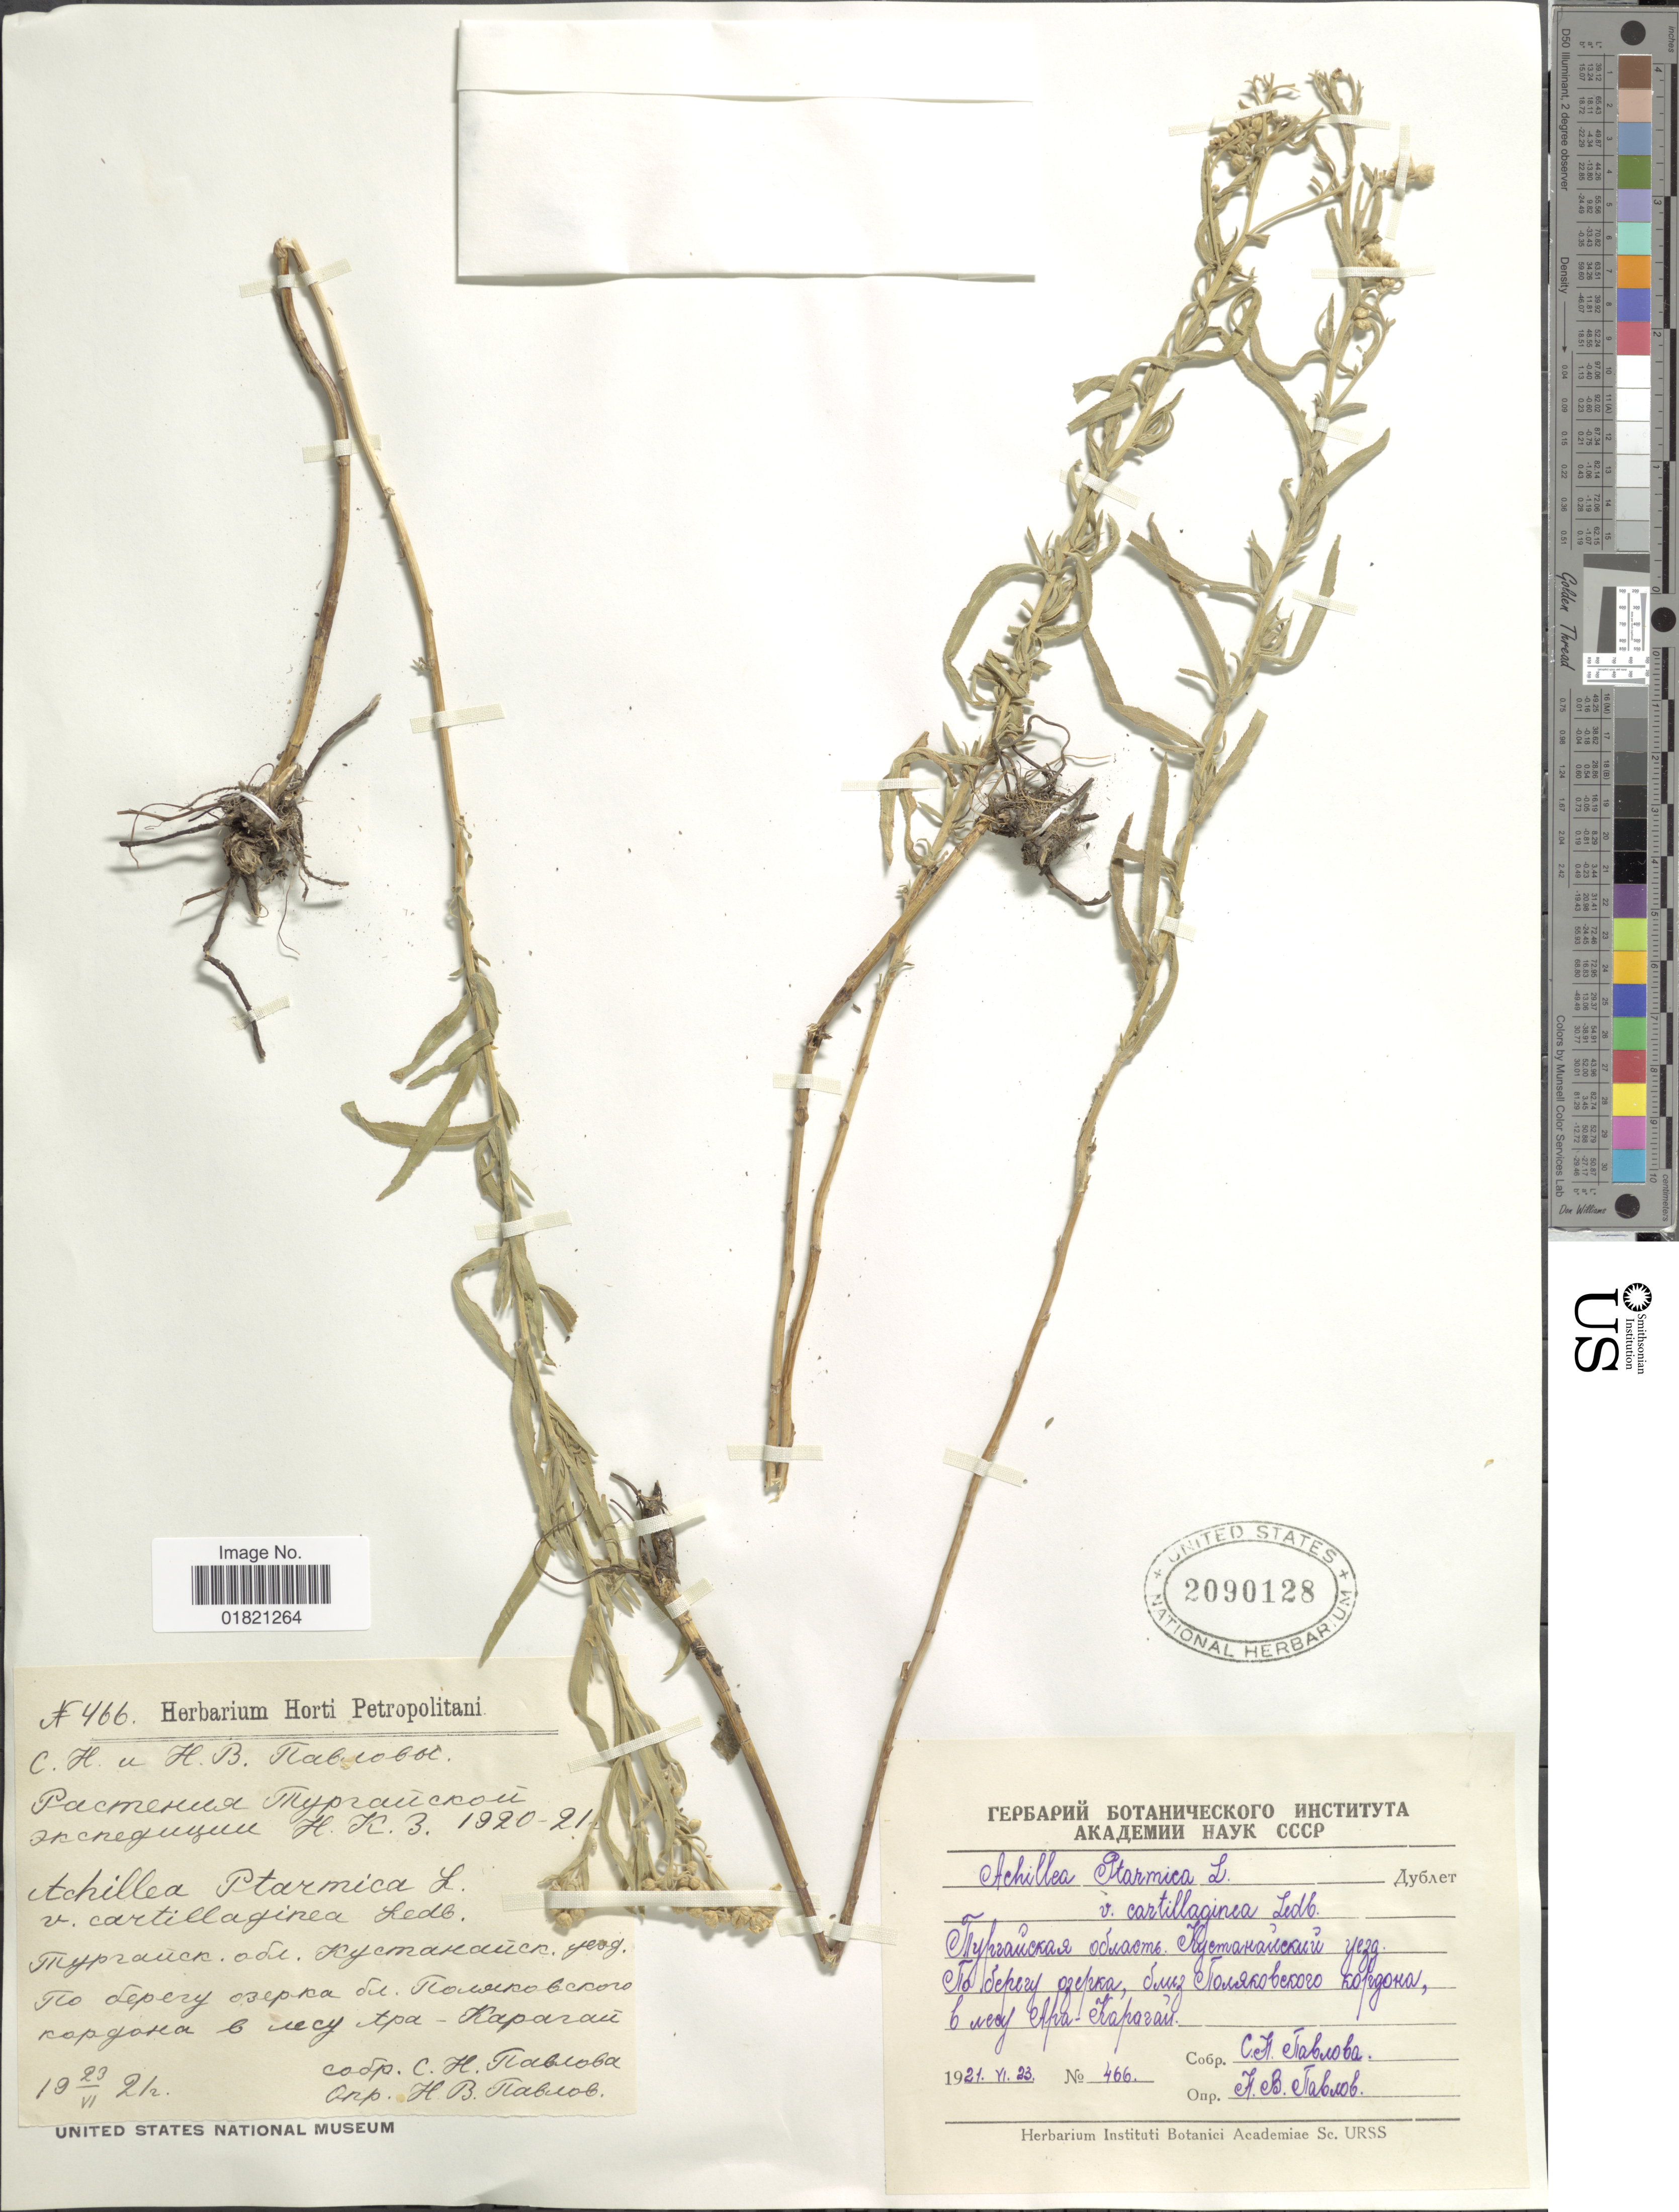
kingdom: Plantae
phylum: Tracheophyta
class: Magnoliopsida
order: Asterales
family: Asteraceae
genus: Achillea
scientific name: Achillea ptarmica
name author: L.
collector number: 466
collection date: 1921-06-23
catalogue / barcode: US 2090128